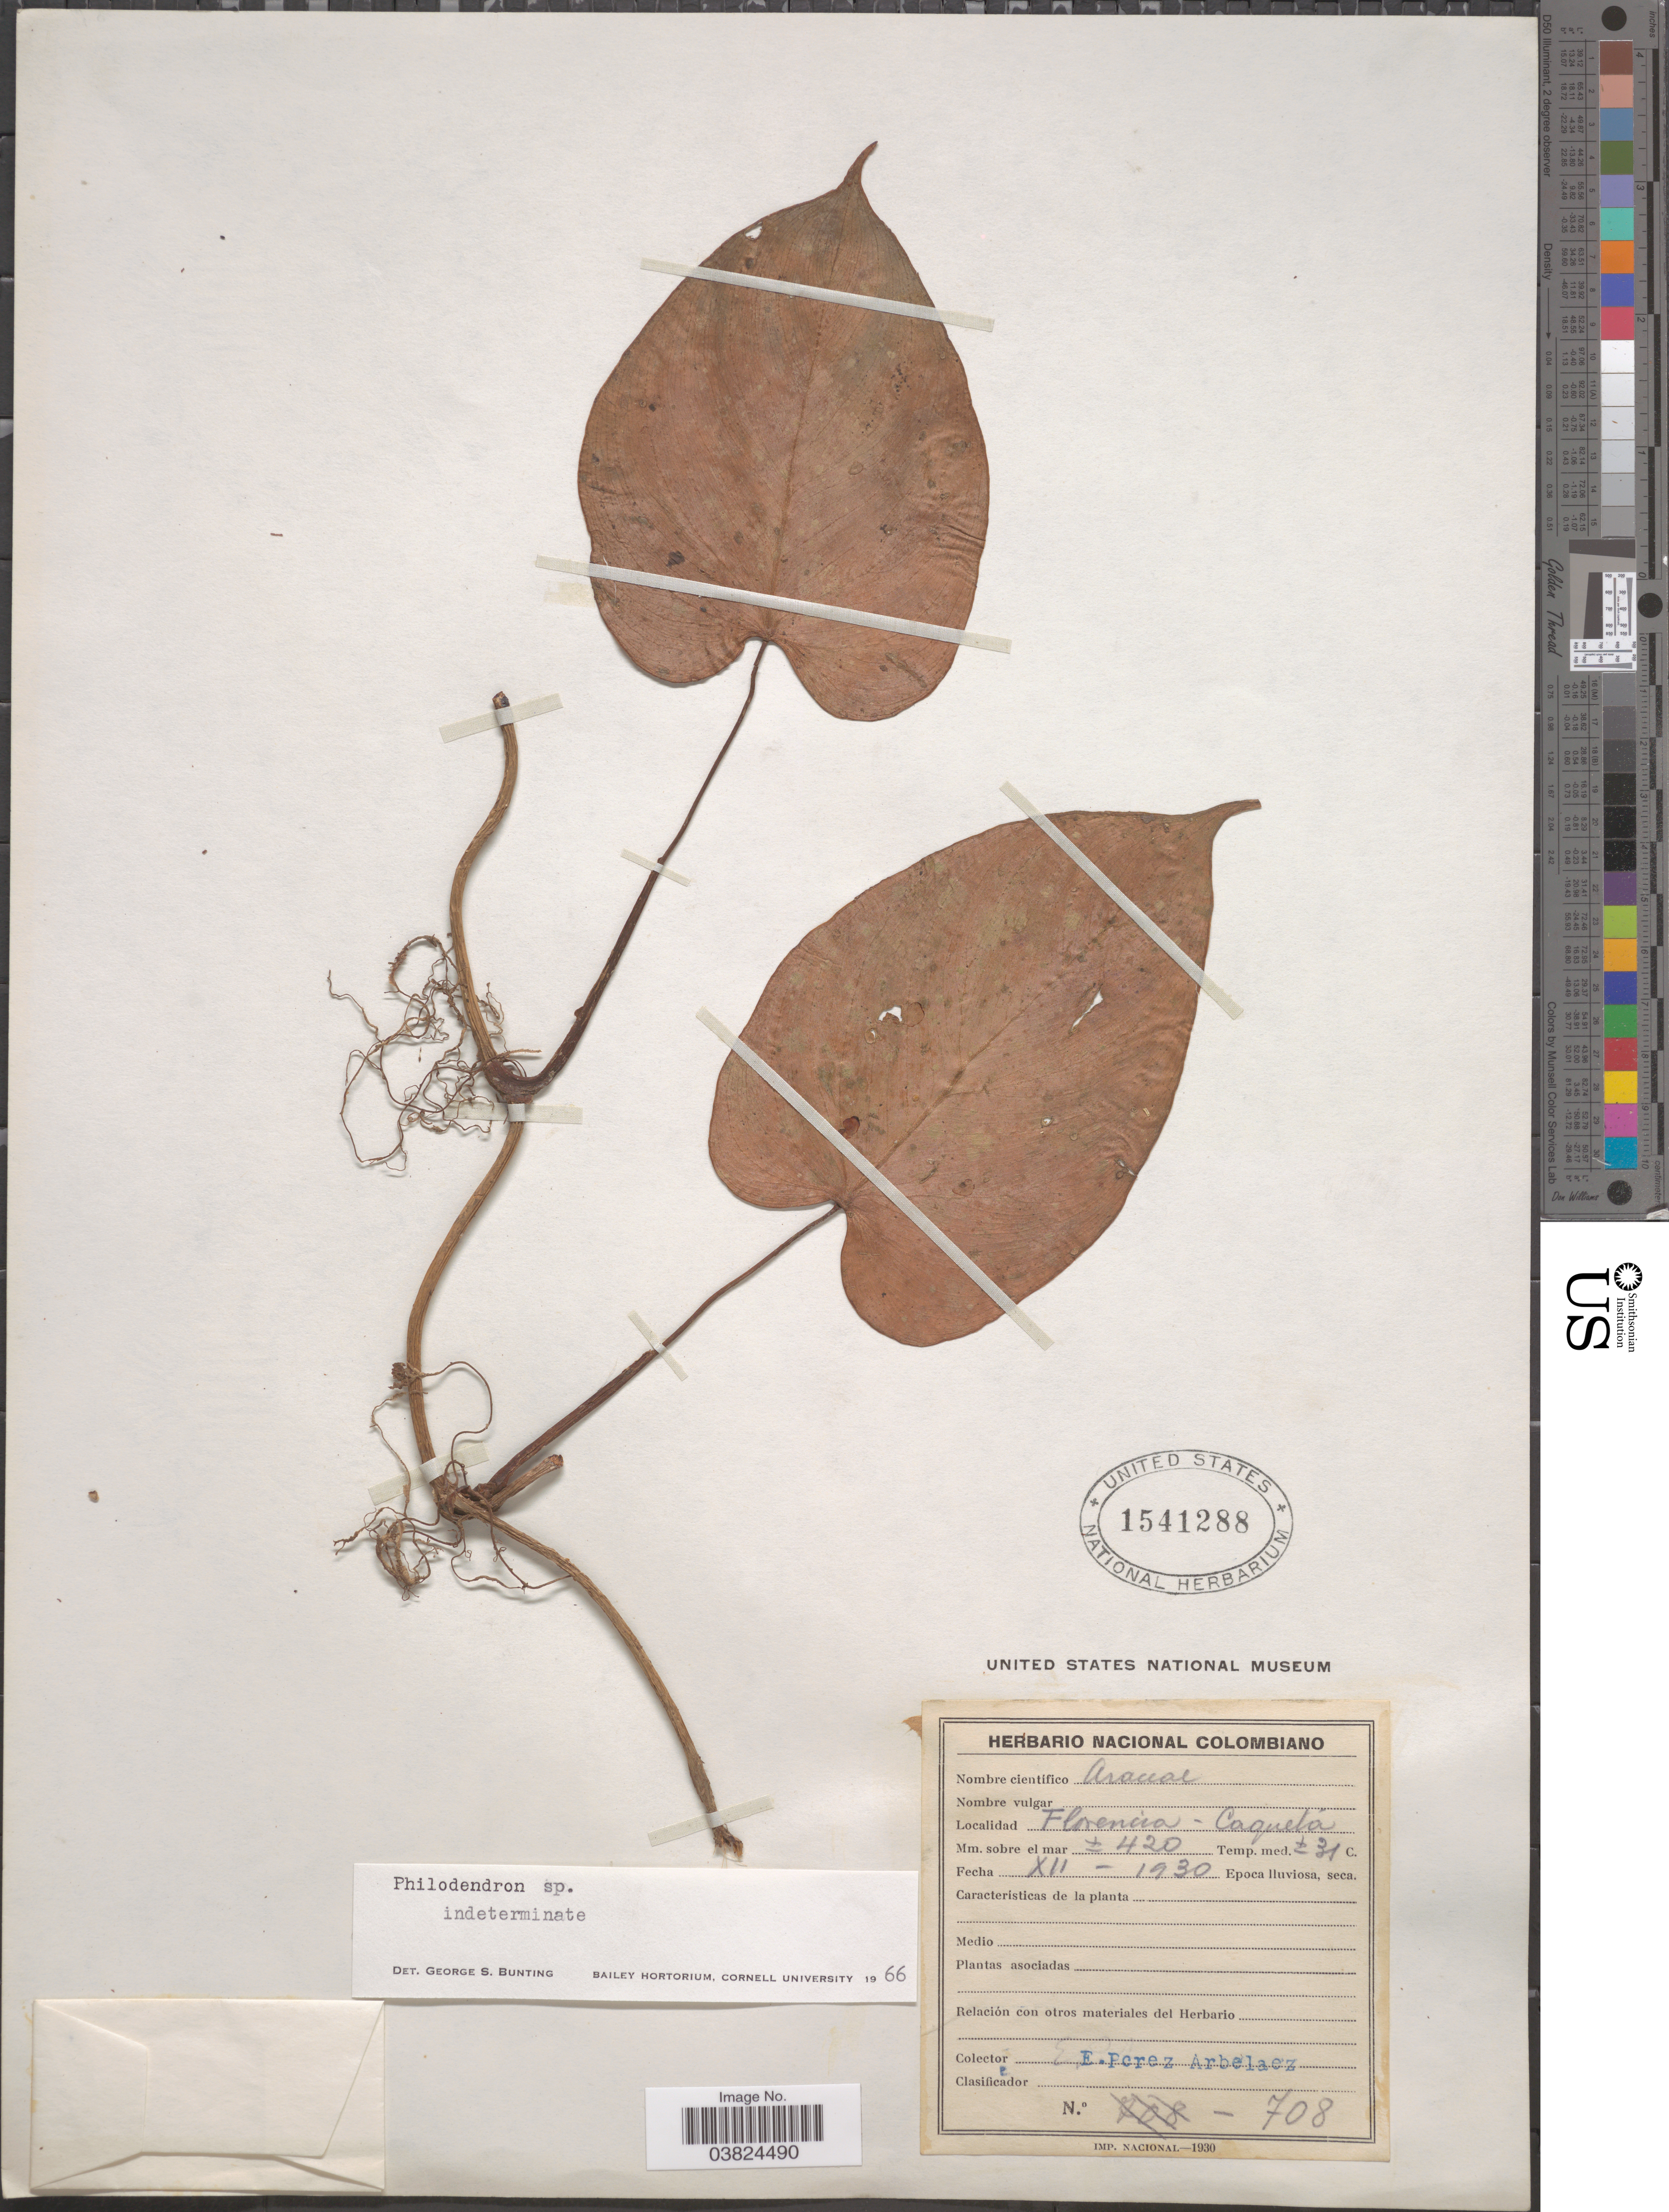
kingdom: Plantae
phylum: Tracheophyta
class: Liliopsida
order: Alismatales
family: Araceae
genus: Philodendron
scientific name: Philodendron sp.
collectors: E. Pérez Arbeláez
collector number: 708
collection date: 1930-12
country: Colombia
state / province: Caquetá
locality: Florencia.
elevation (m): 420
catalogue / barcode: US 1541288